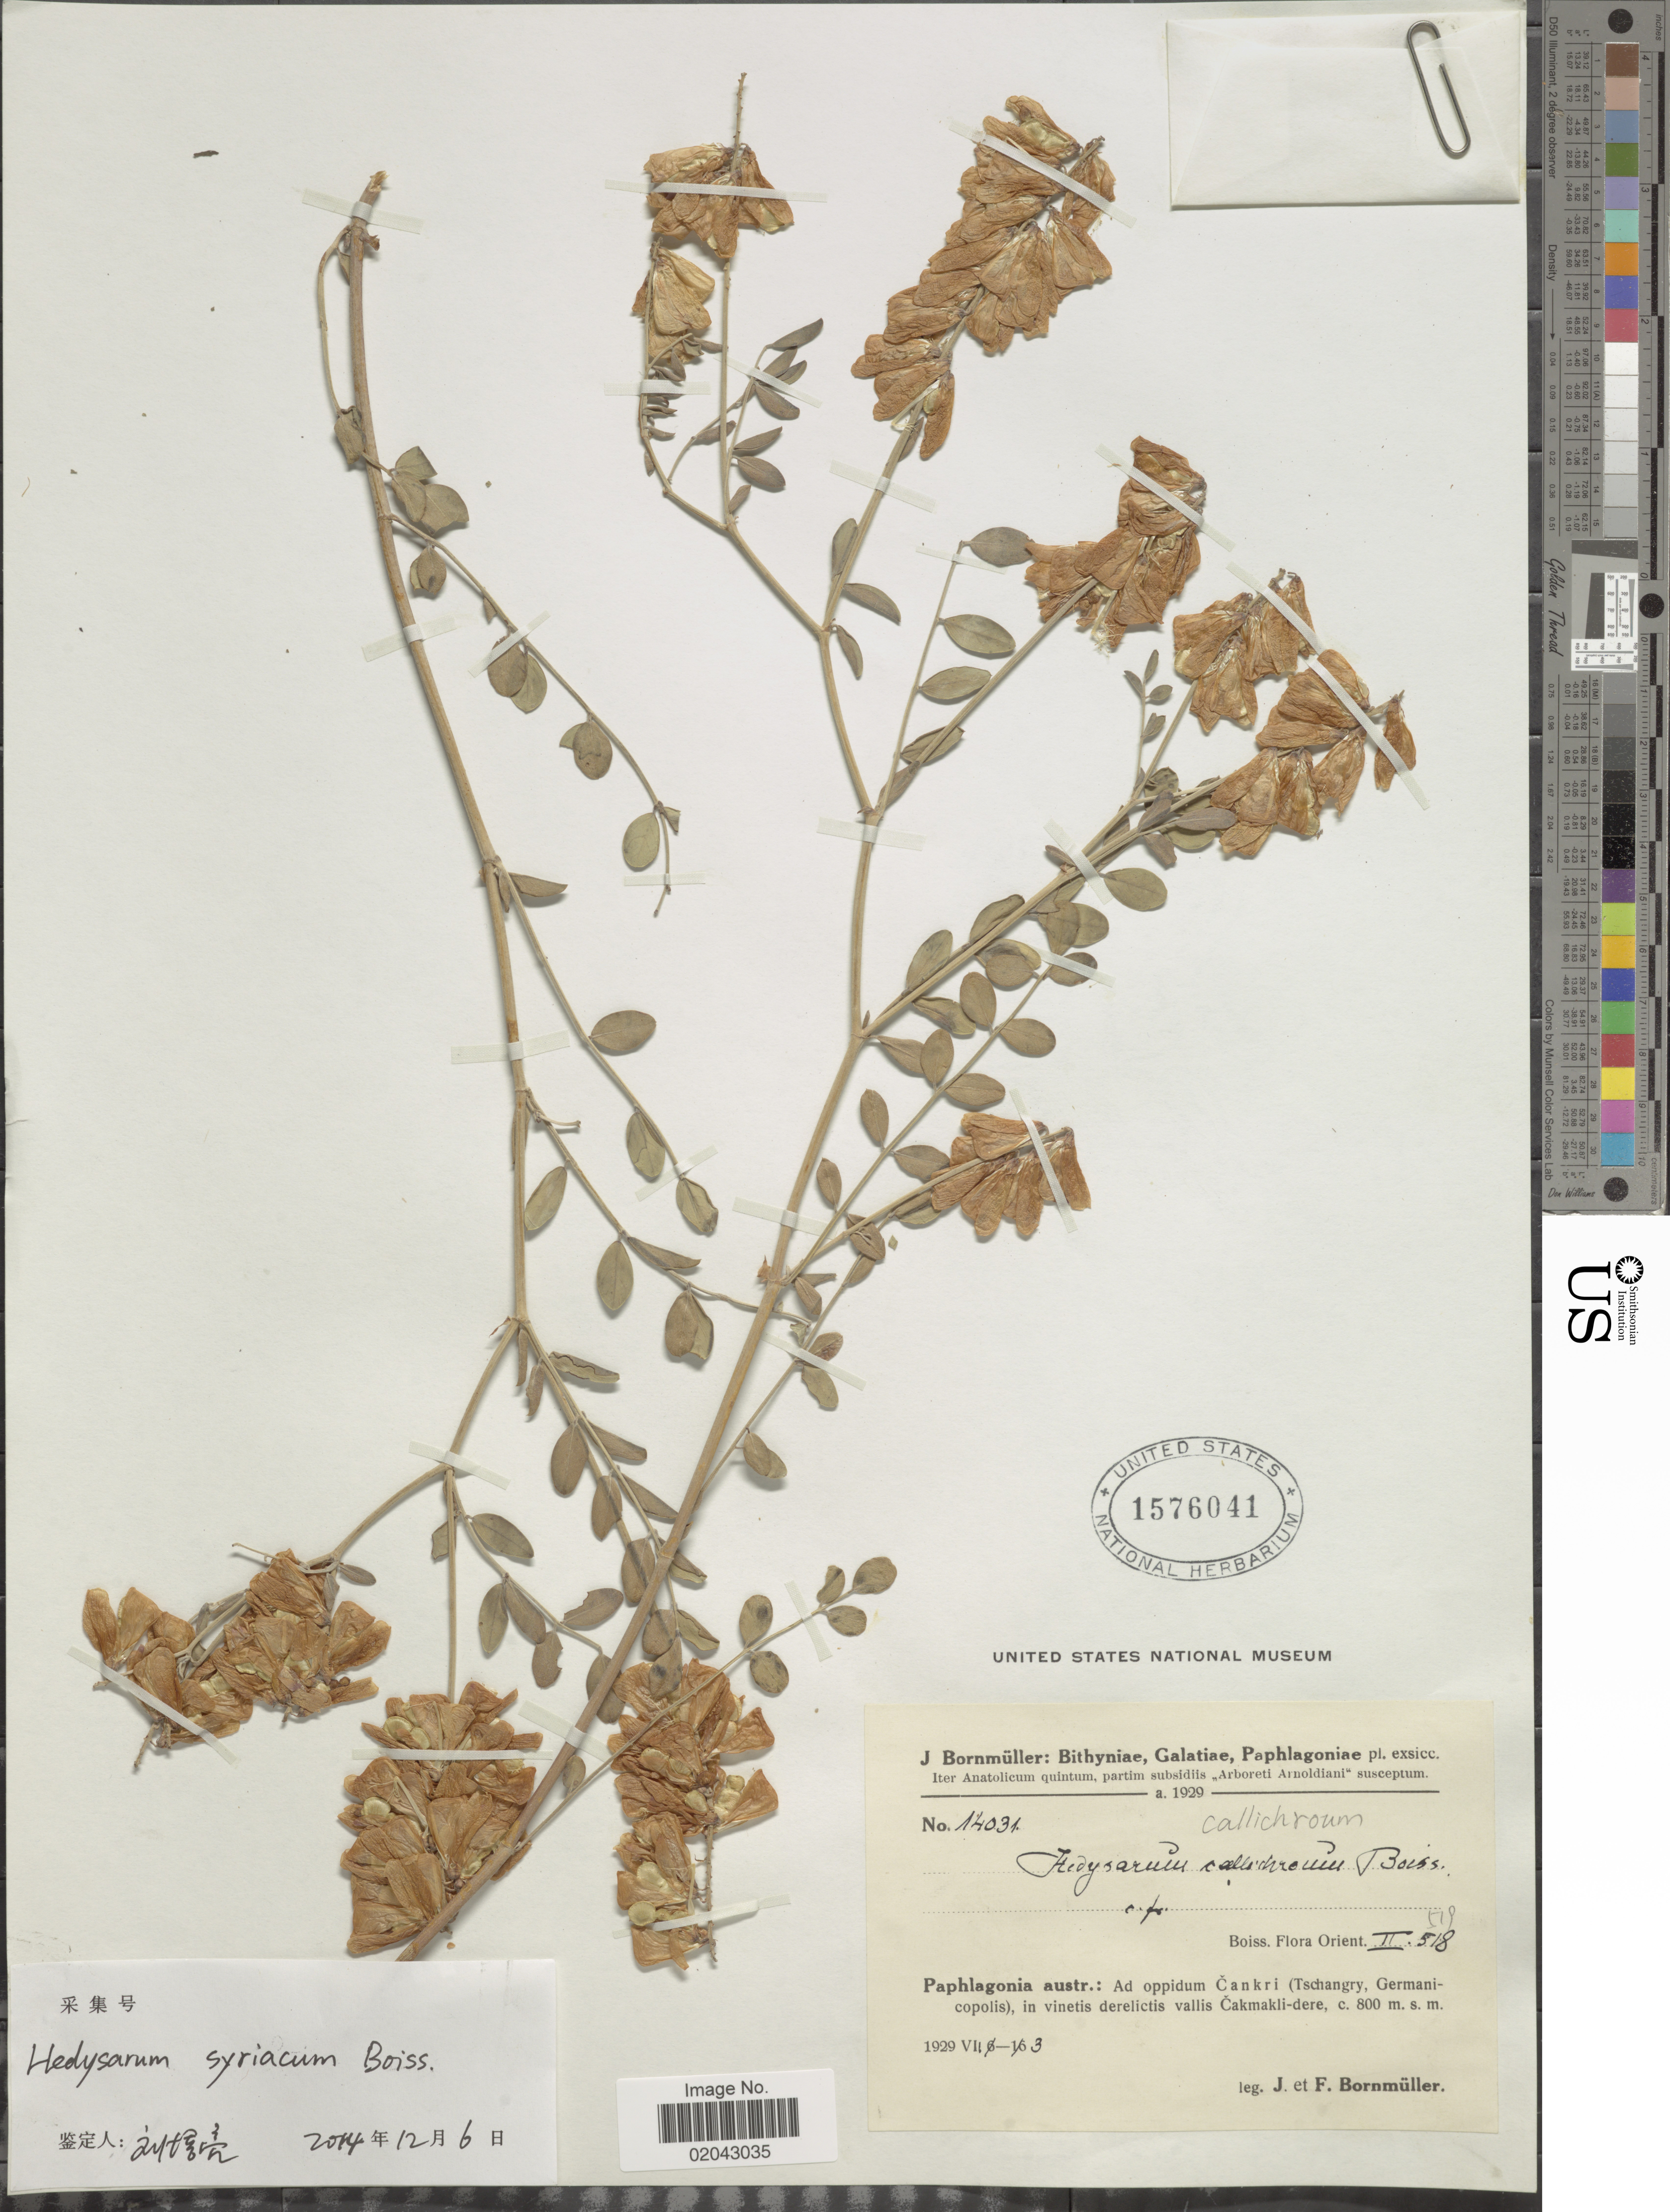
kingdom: Plantae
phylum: Tracheophyta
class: Magnoliopsida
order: Fabales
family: Fabaceae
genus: Hedysarum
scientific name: Hedysarum syriacum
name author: Boiss.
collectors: J. Bornmüller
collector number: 14031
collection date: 1929-06-03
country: Turkey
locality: Bithyniae, Galatiae, Pahlagoniae, Paphlagonia austr.: Ad oppidum Cankri (Tschangry, Germanicopolis), in vinetis derelictis vallis Cakmakli-dere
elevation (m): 800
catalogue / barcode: US 1576041